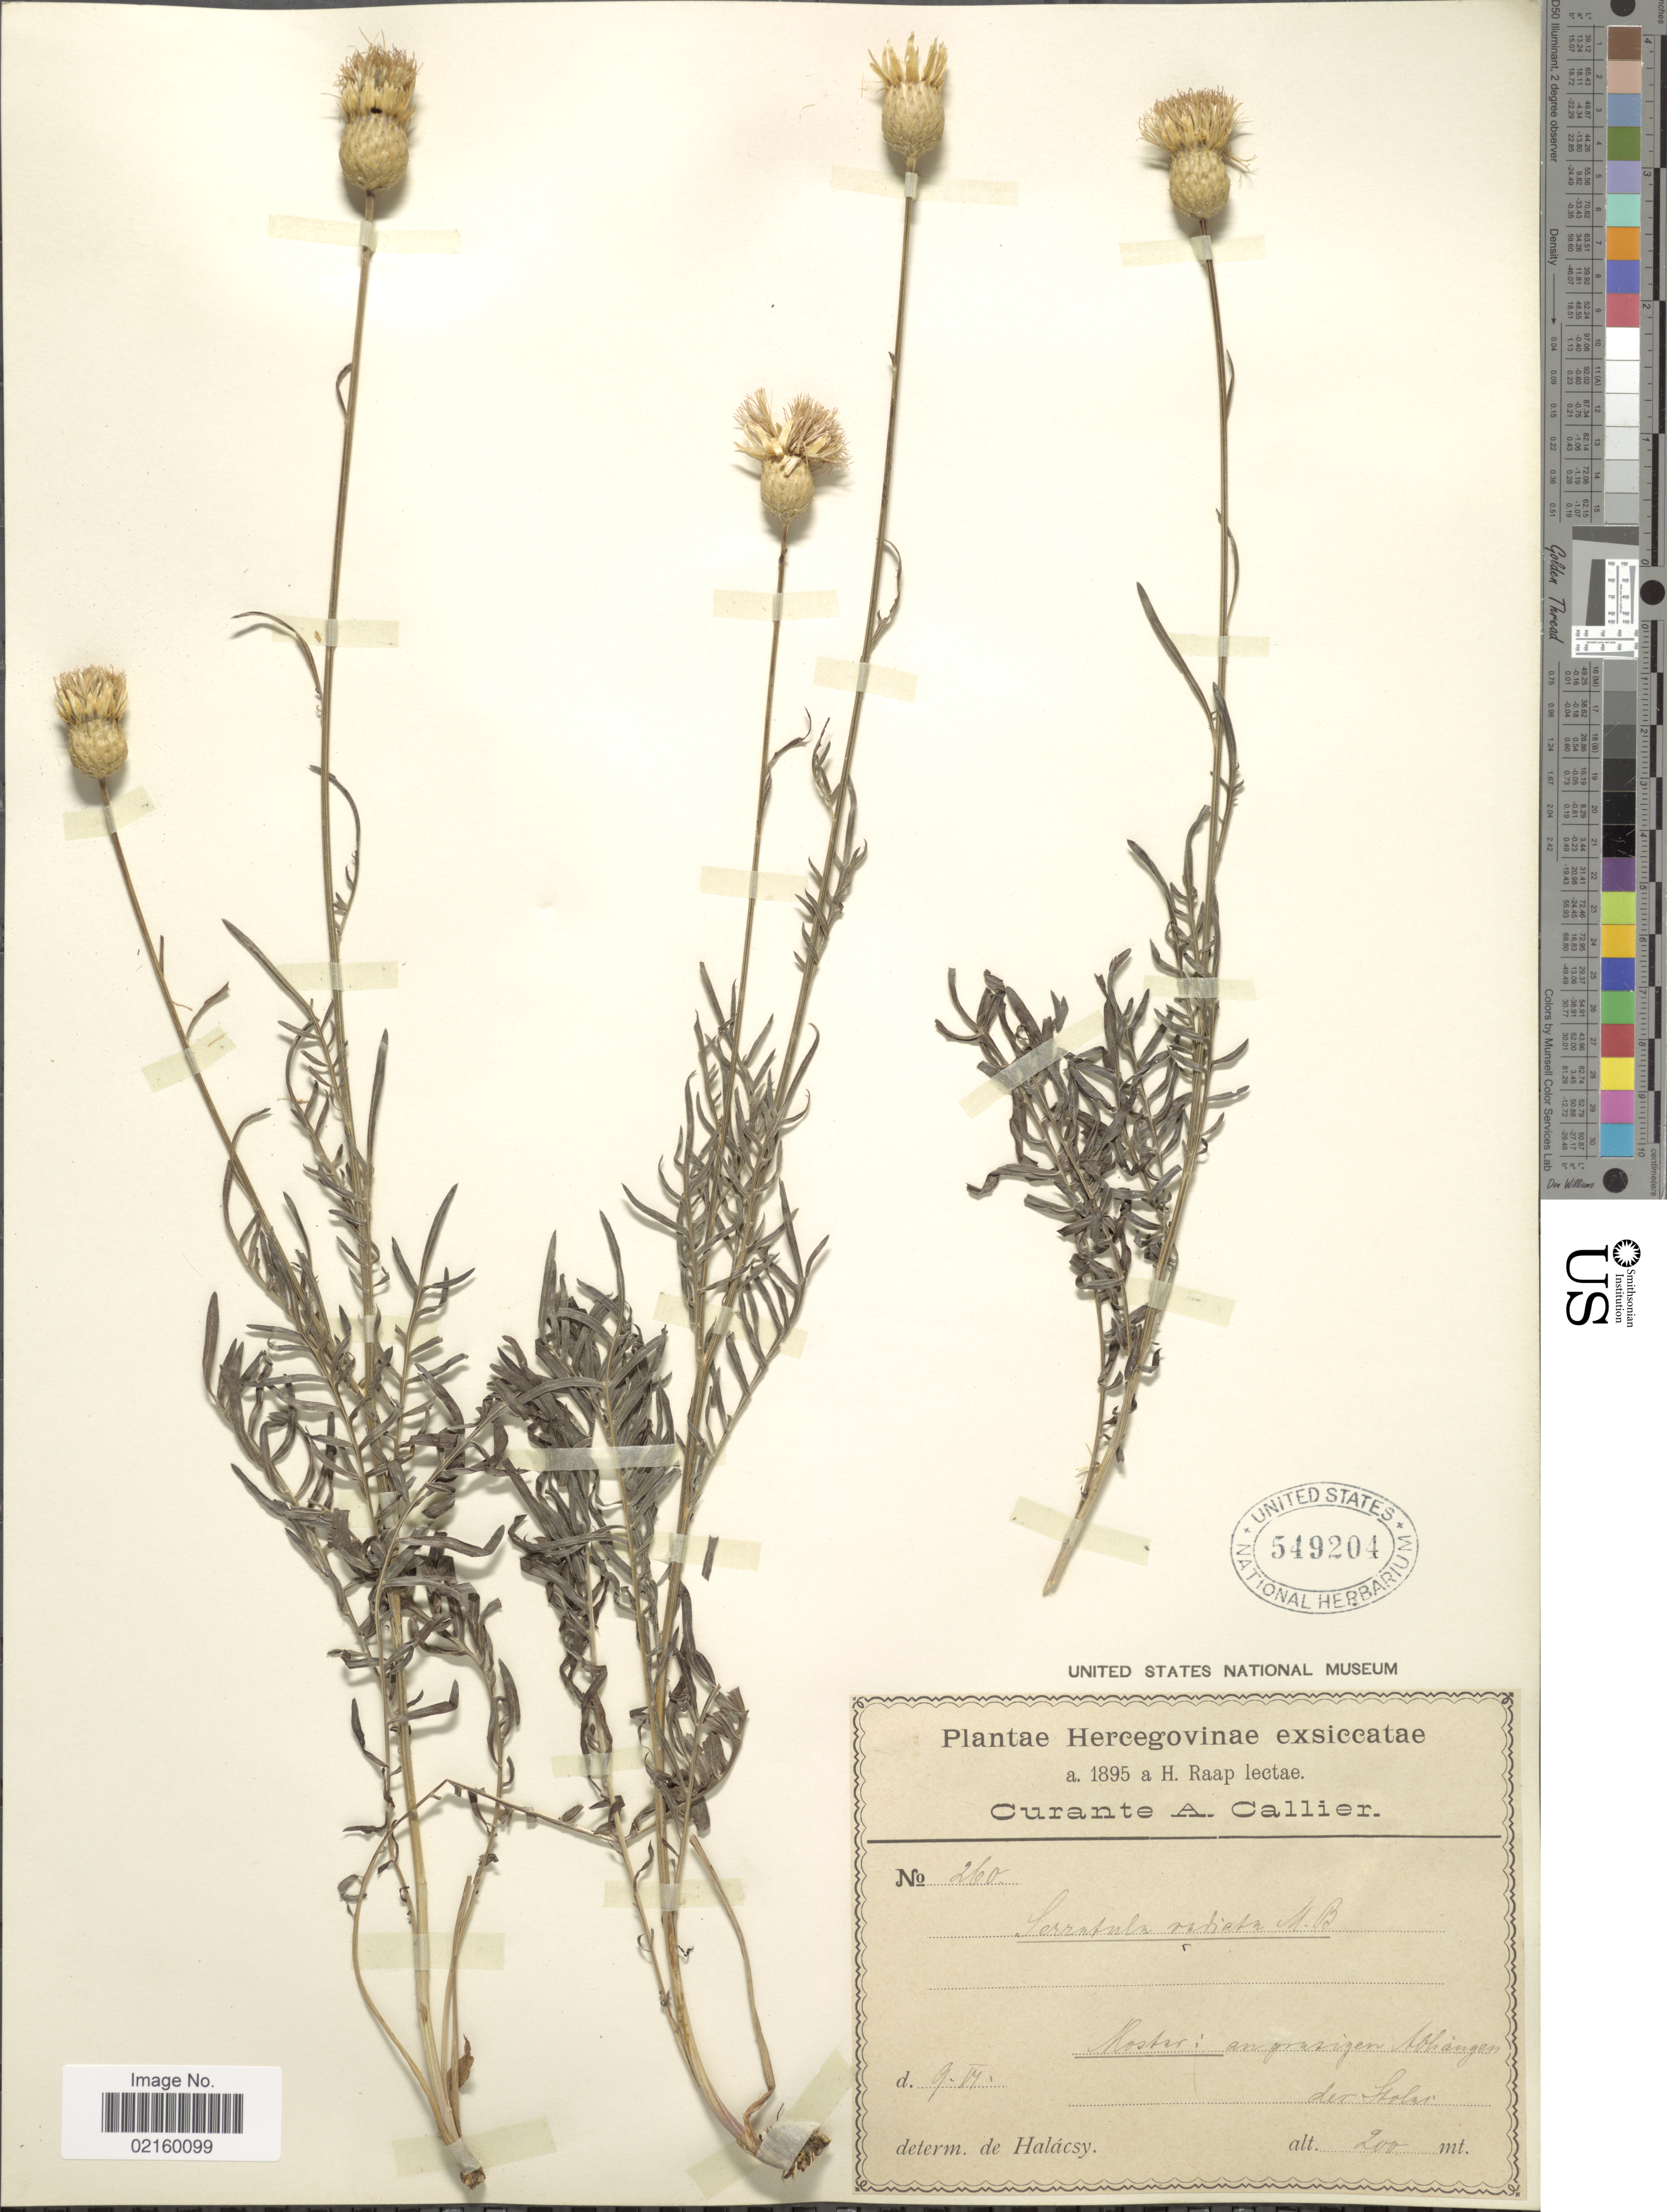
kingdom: Plantae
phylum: Tracheophyta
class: Magnoliopsida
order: Asterales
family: Asteraceae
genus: Klasea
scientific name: Klasea radiata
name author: (Waldst. & Kit.) Á. Löve & D. Löve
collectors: H. Raap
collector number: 260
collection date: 1895-06-09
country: Bosnia and Herzegovina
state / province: Federation of B&H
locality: Hercegovinae, Mostar, abhangen der Stolac.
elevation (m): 200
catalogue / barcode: US 549204